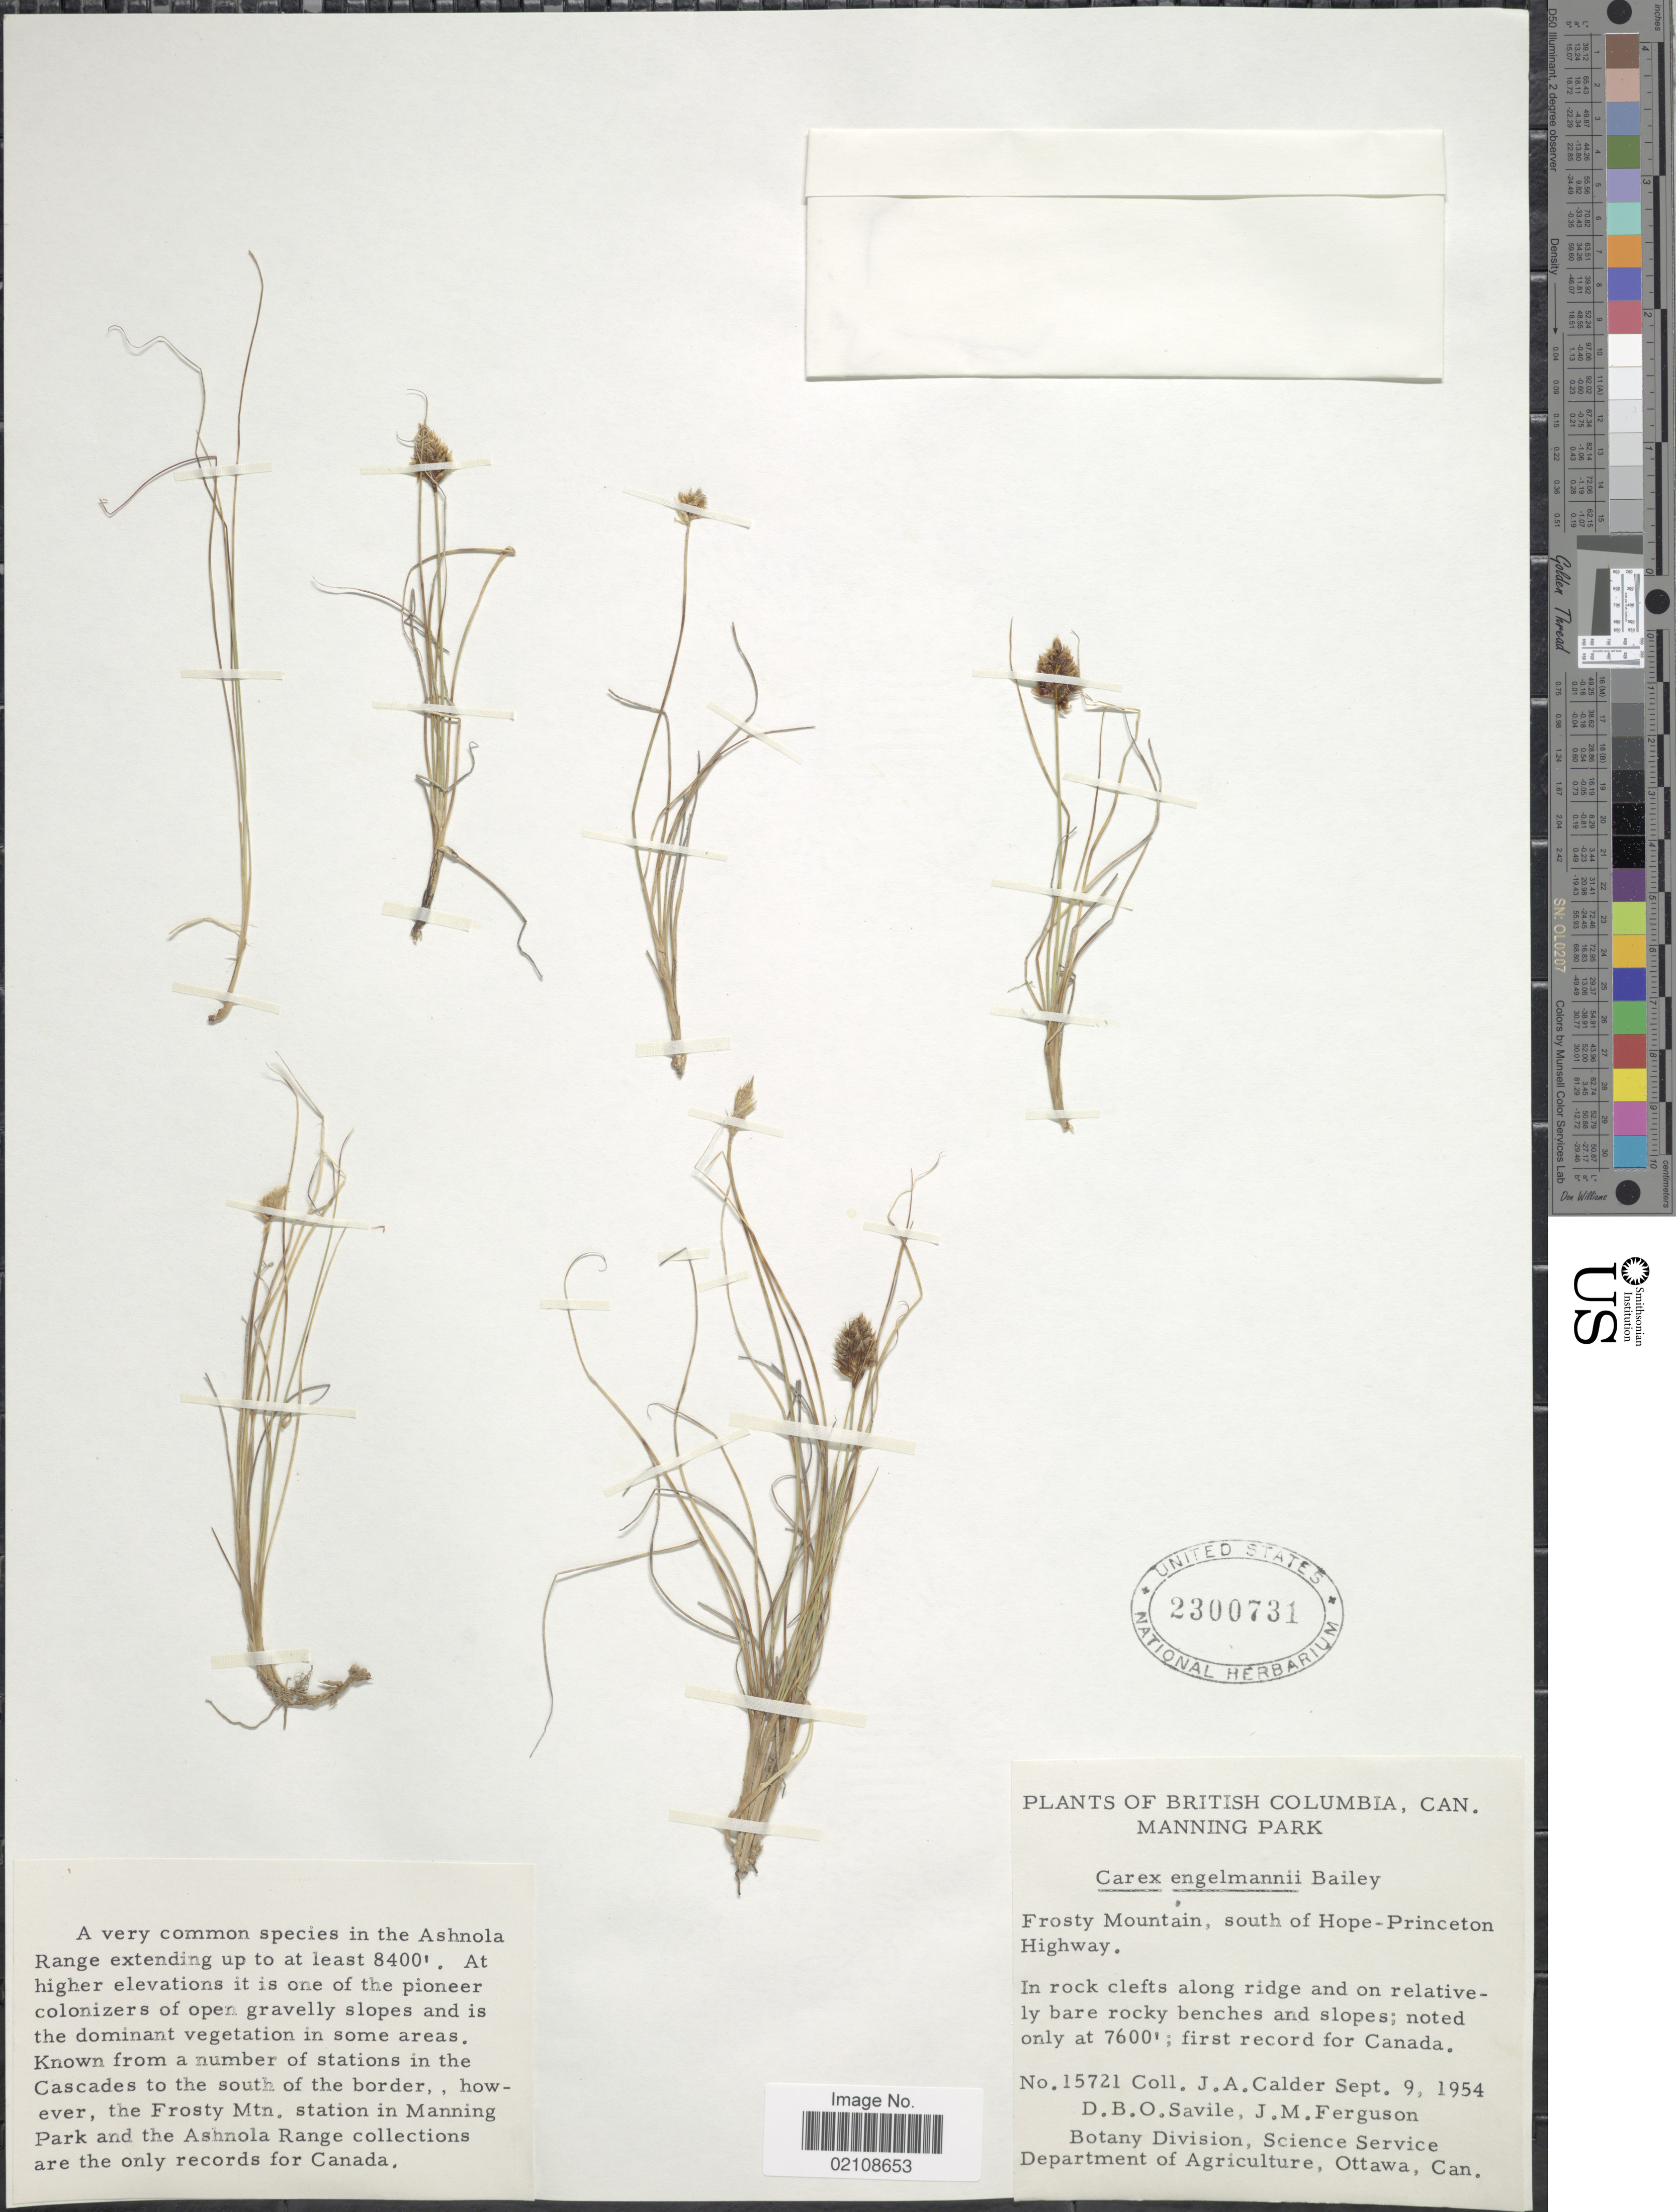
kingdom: Plantae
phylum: Tracheophyta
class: Liliopsida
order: Poales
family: Cyperaceae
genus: Carex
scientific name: Carex engelmannii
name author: L.H. Bailey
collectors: J. A. Calder, D. Savile & J. M. Ferguson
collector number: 15721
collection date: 1954-09-09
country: Canada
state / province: British Columbia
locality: Manning Park, Frosty Mountain, slope of Hope-Princeton Highway, in rocky clefts along ridge and on relatively bare rocky benches and slopes; first record for Canada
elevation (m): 2316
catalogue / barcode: US 2300731